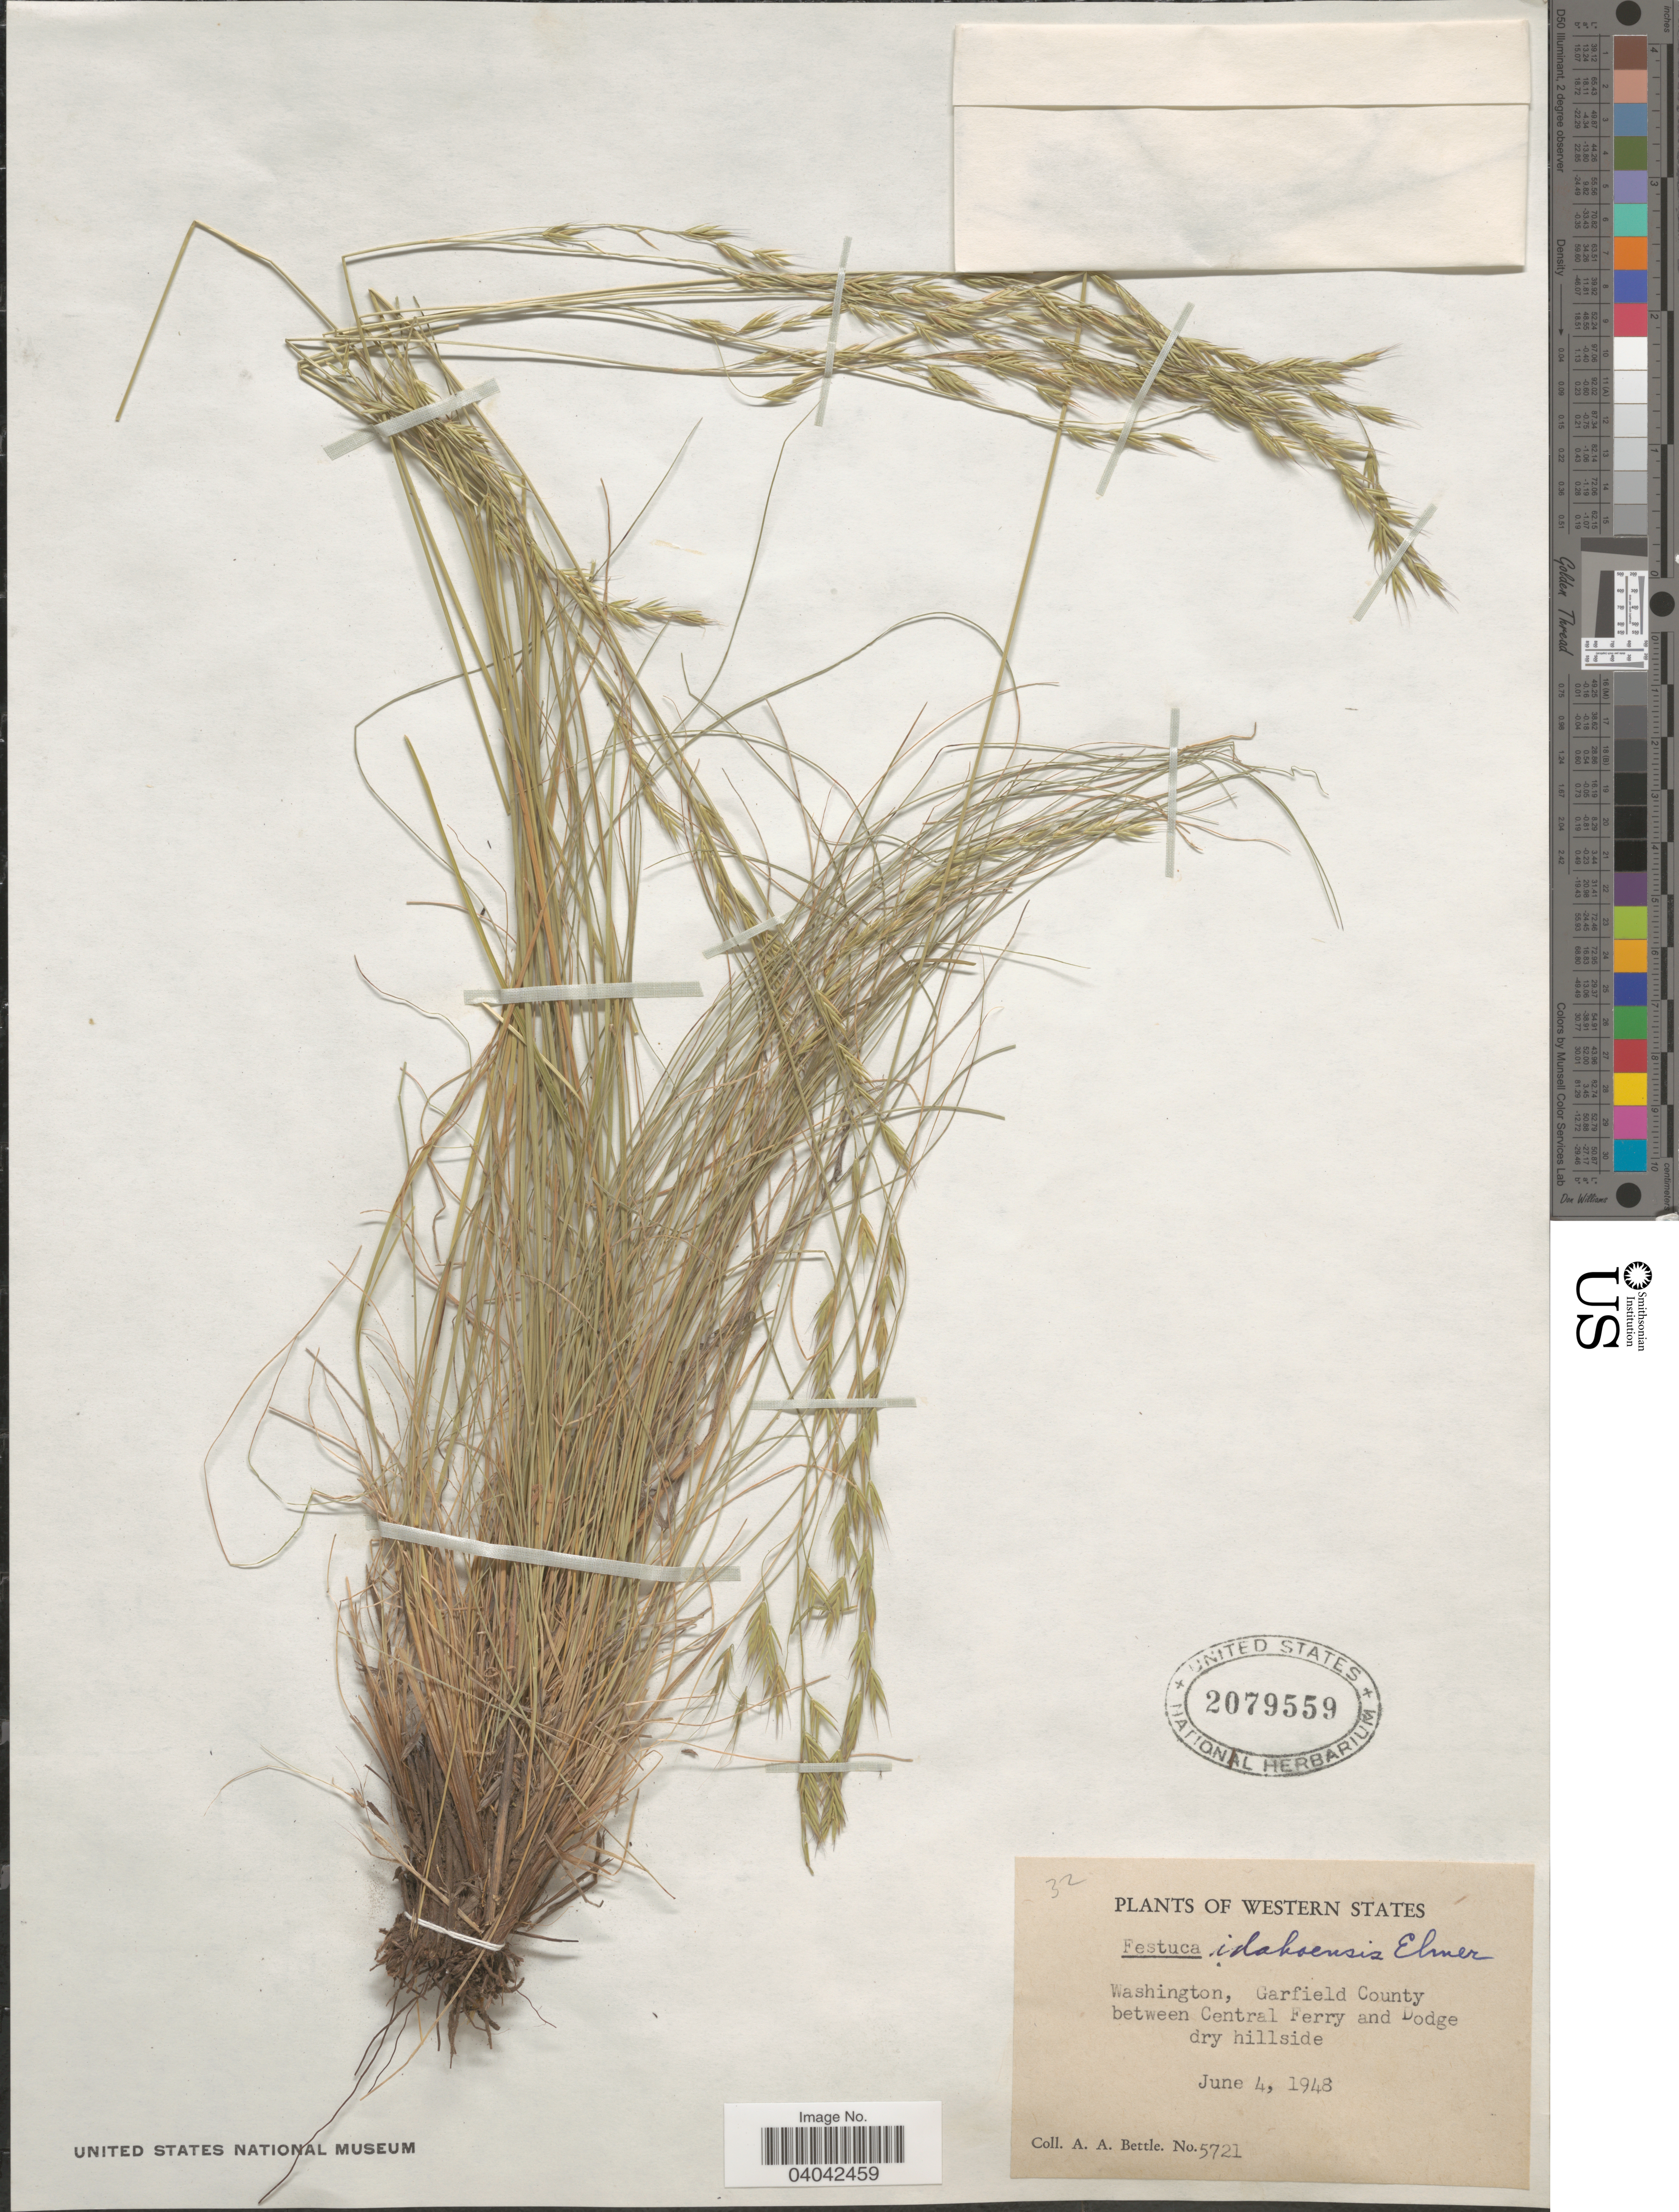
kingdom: Plantae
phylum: Tracheophyta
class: Liliopsida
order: Poales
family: Poaceae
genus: Festuca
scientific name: Festuca idahoensis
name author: Elmer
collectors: A. Bettle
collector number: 5721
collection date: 1948-06-04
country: United States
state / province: Washington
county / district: Garfield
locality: Western States. Garfield County between Central Ferry and Dodge.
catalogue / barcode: US 2079559